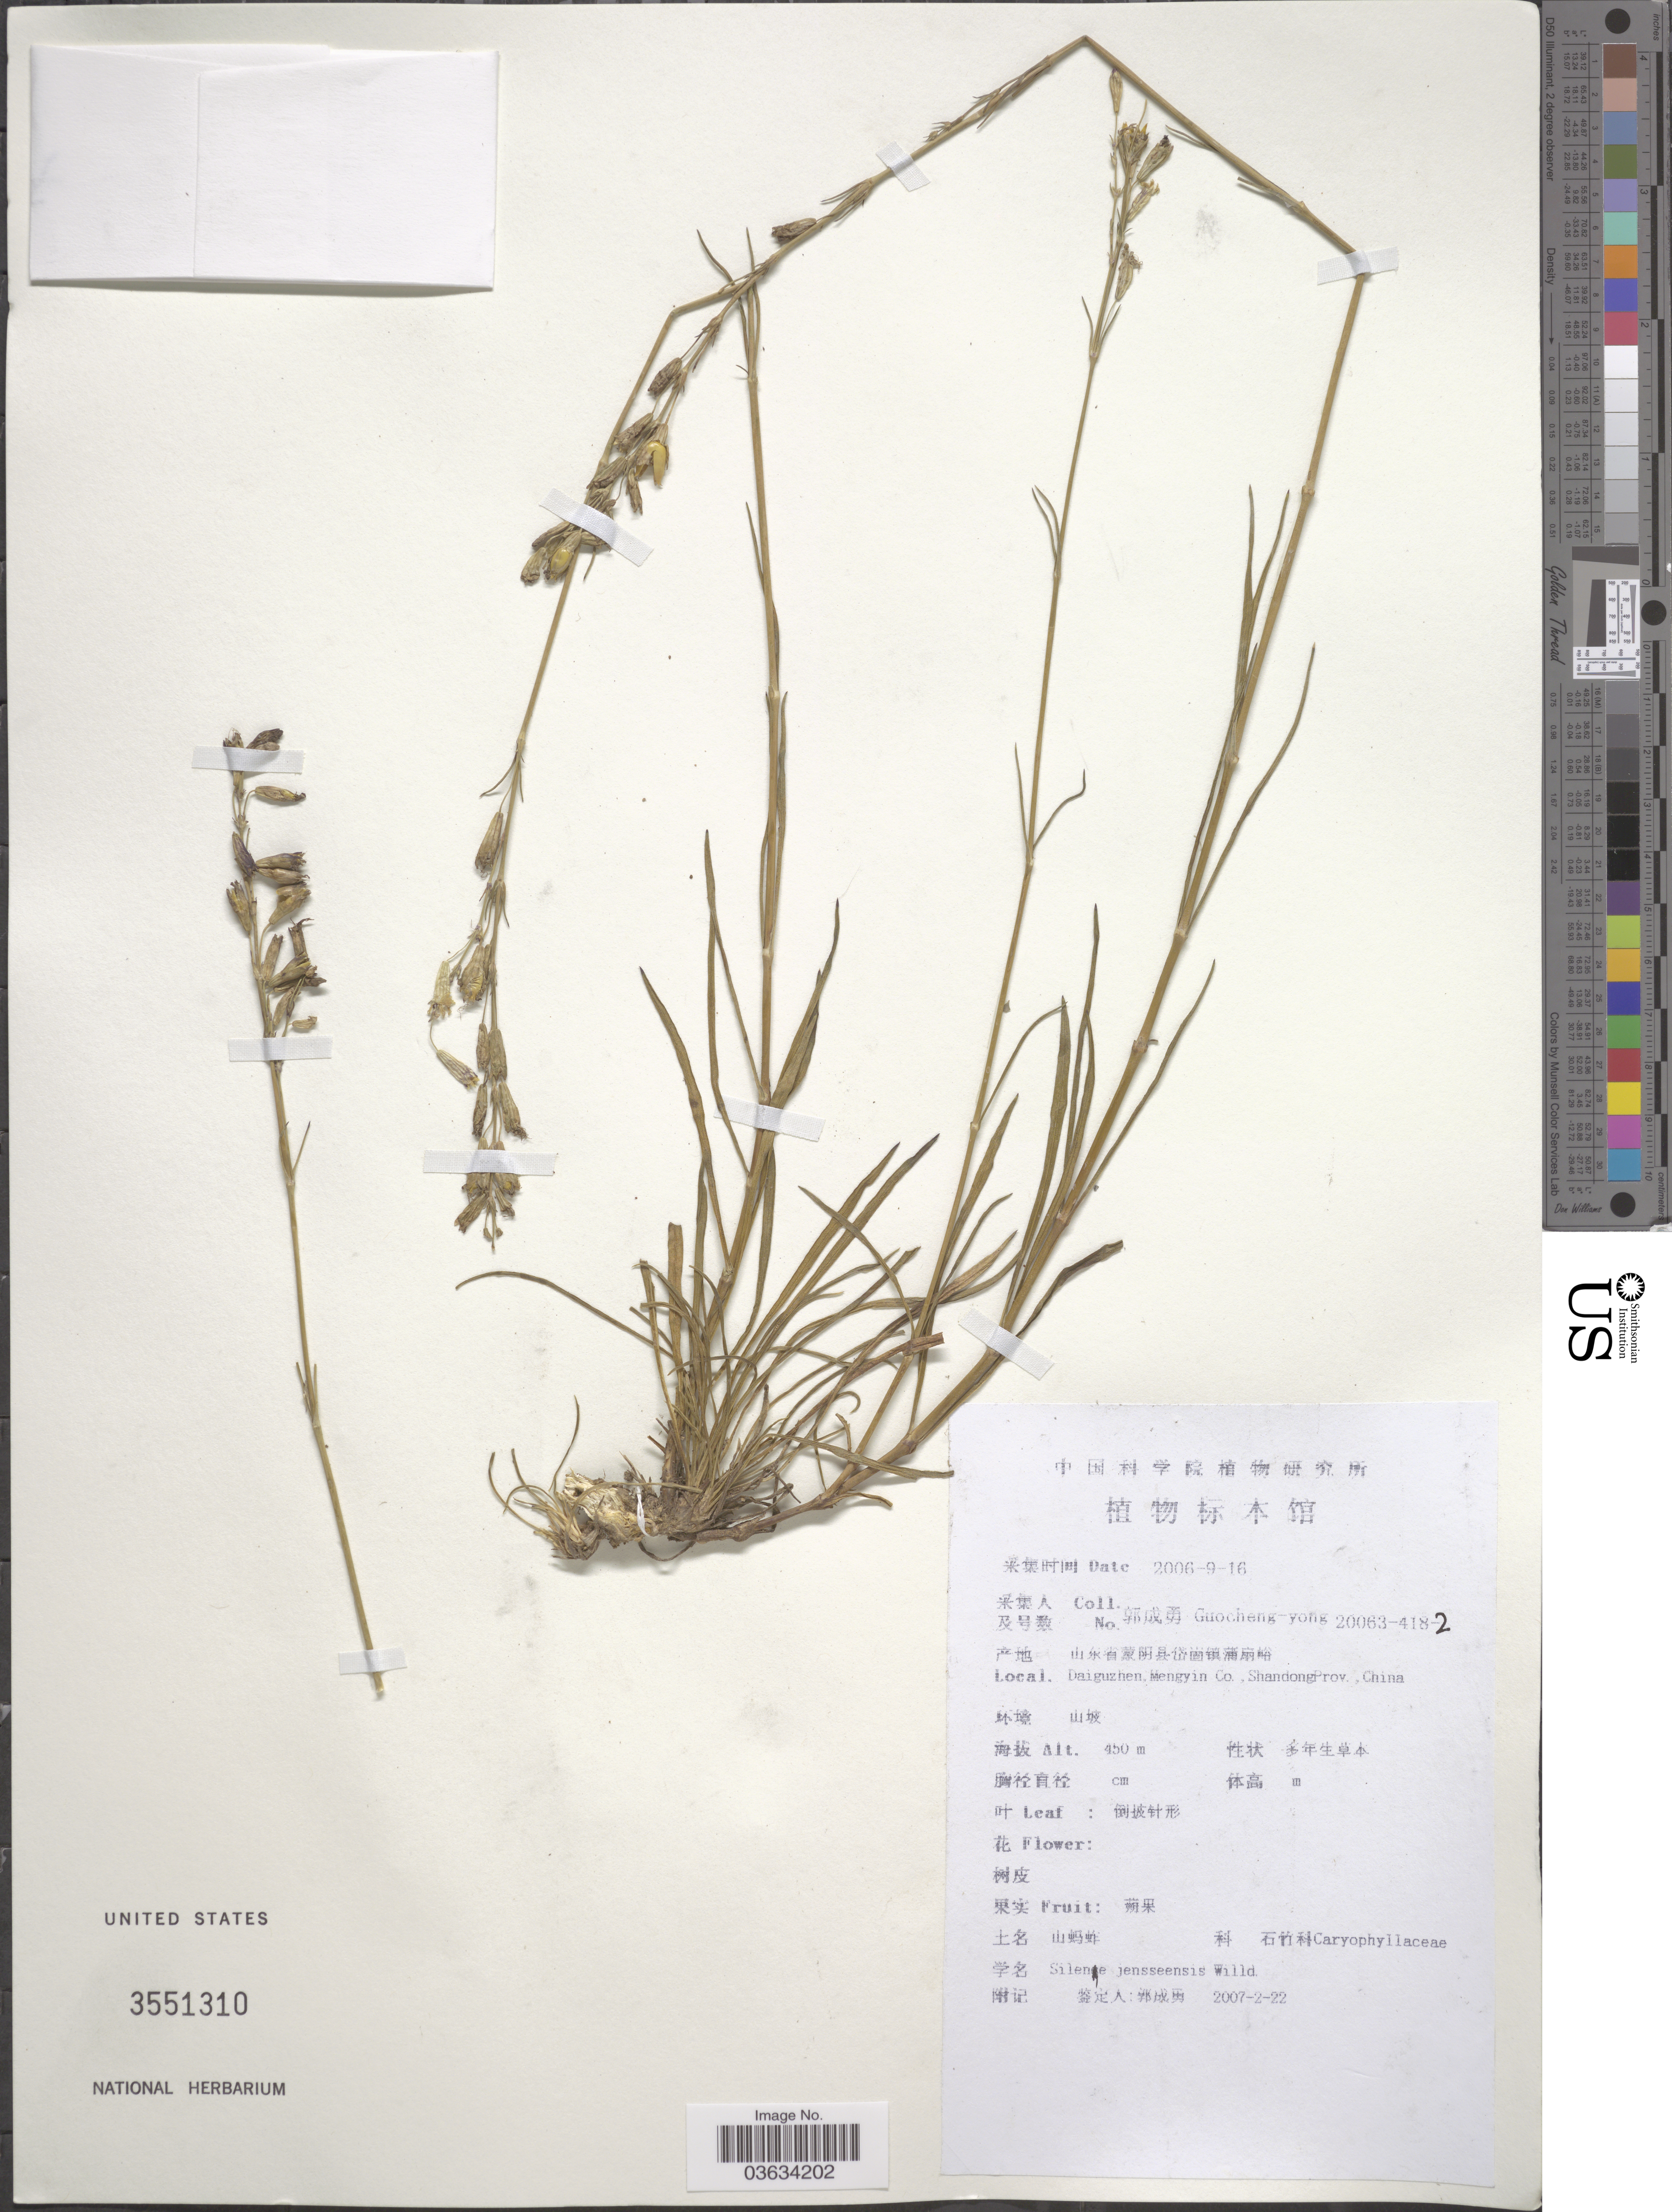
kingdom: Plantae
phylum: Tracheophyta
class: Magnoliopsida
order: Caryophyllales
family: Caryophyllaceae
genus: Silene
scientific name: Silene jenisseensis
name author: Willd.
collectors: Guo cheng-yong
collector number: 20063-418-2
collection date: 2006-09-16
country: China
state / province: Shandong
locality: Daiguzhen, Mengyin Co.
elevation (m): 450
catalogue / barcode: US 3551310